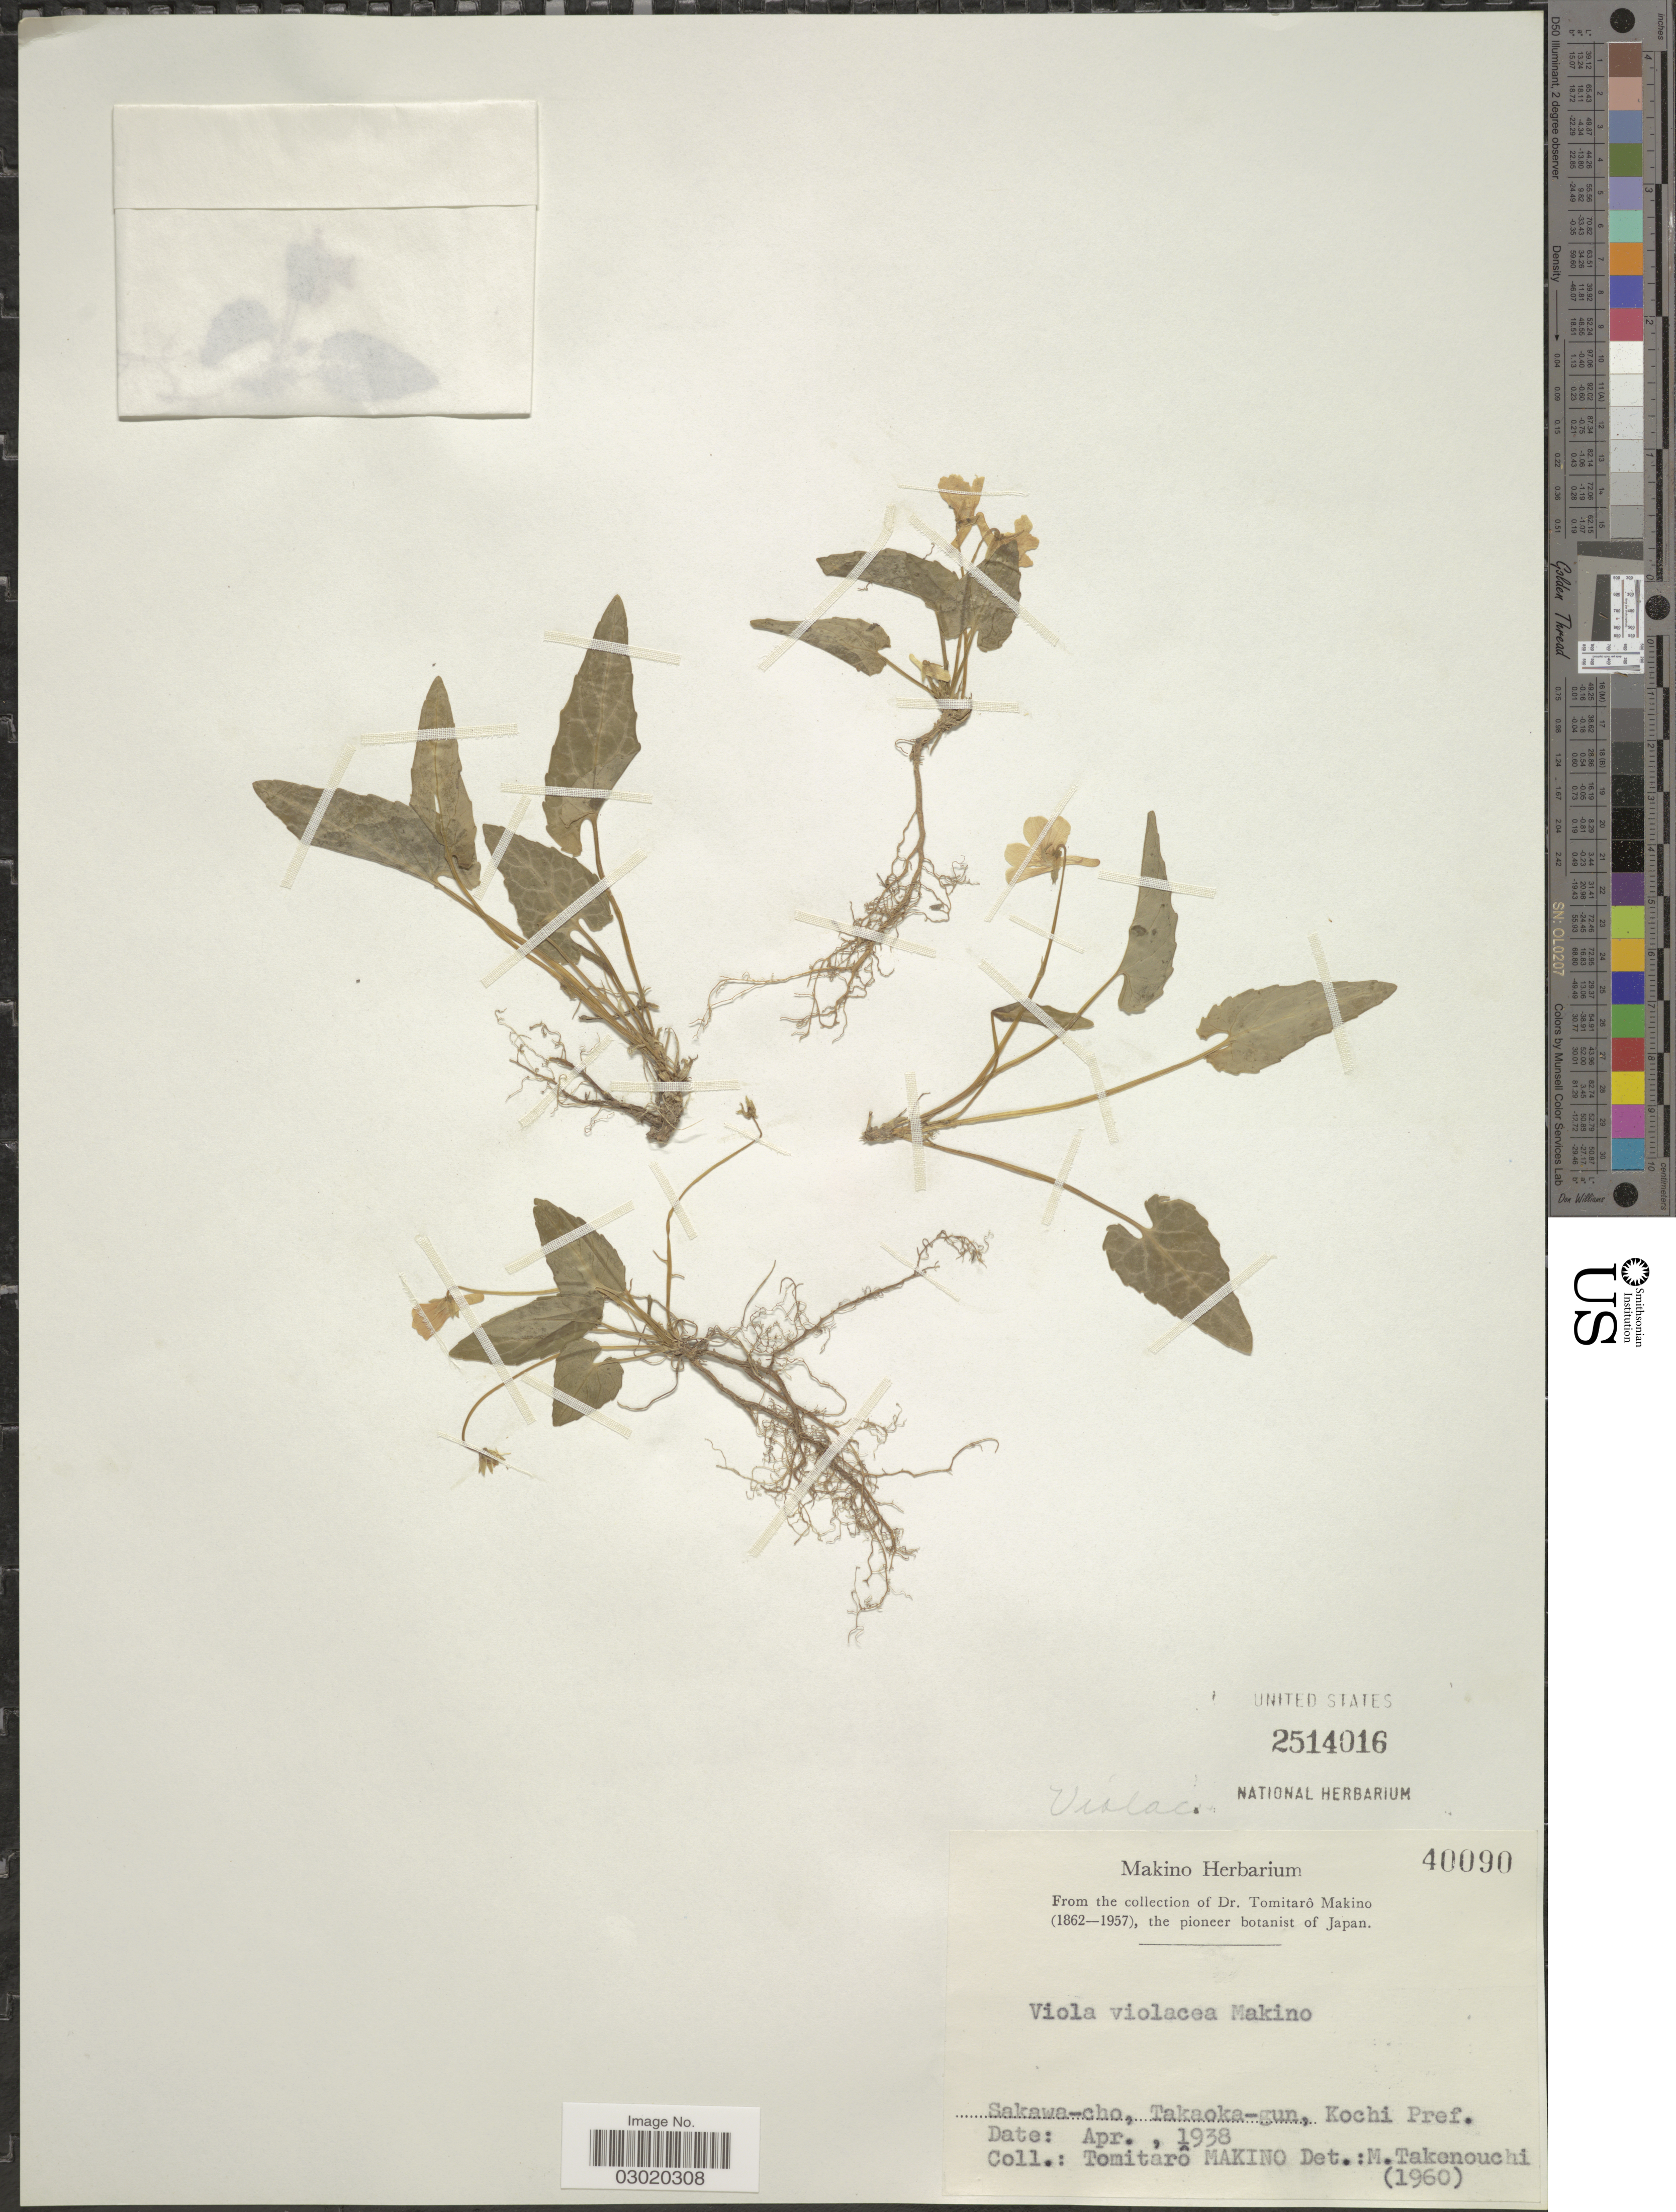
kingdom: Plantae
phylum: Tracheophyta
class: Magnoliopsida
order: Malpighiales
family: Violaceae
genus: Viola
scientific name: Viola violacea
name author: Makino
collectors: T. Makino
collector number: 40090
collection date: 1938-04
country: Japan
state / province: Koti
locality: Sakawa-cho, Takaoka-gun, Kochi Pref.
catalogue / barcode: US 2514016